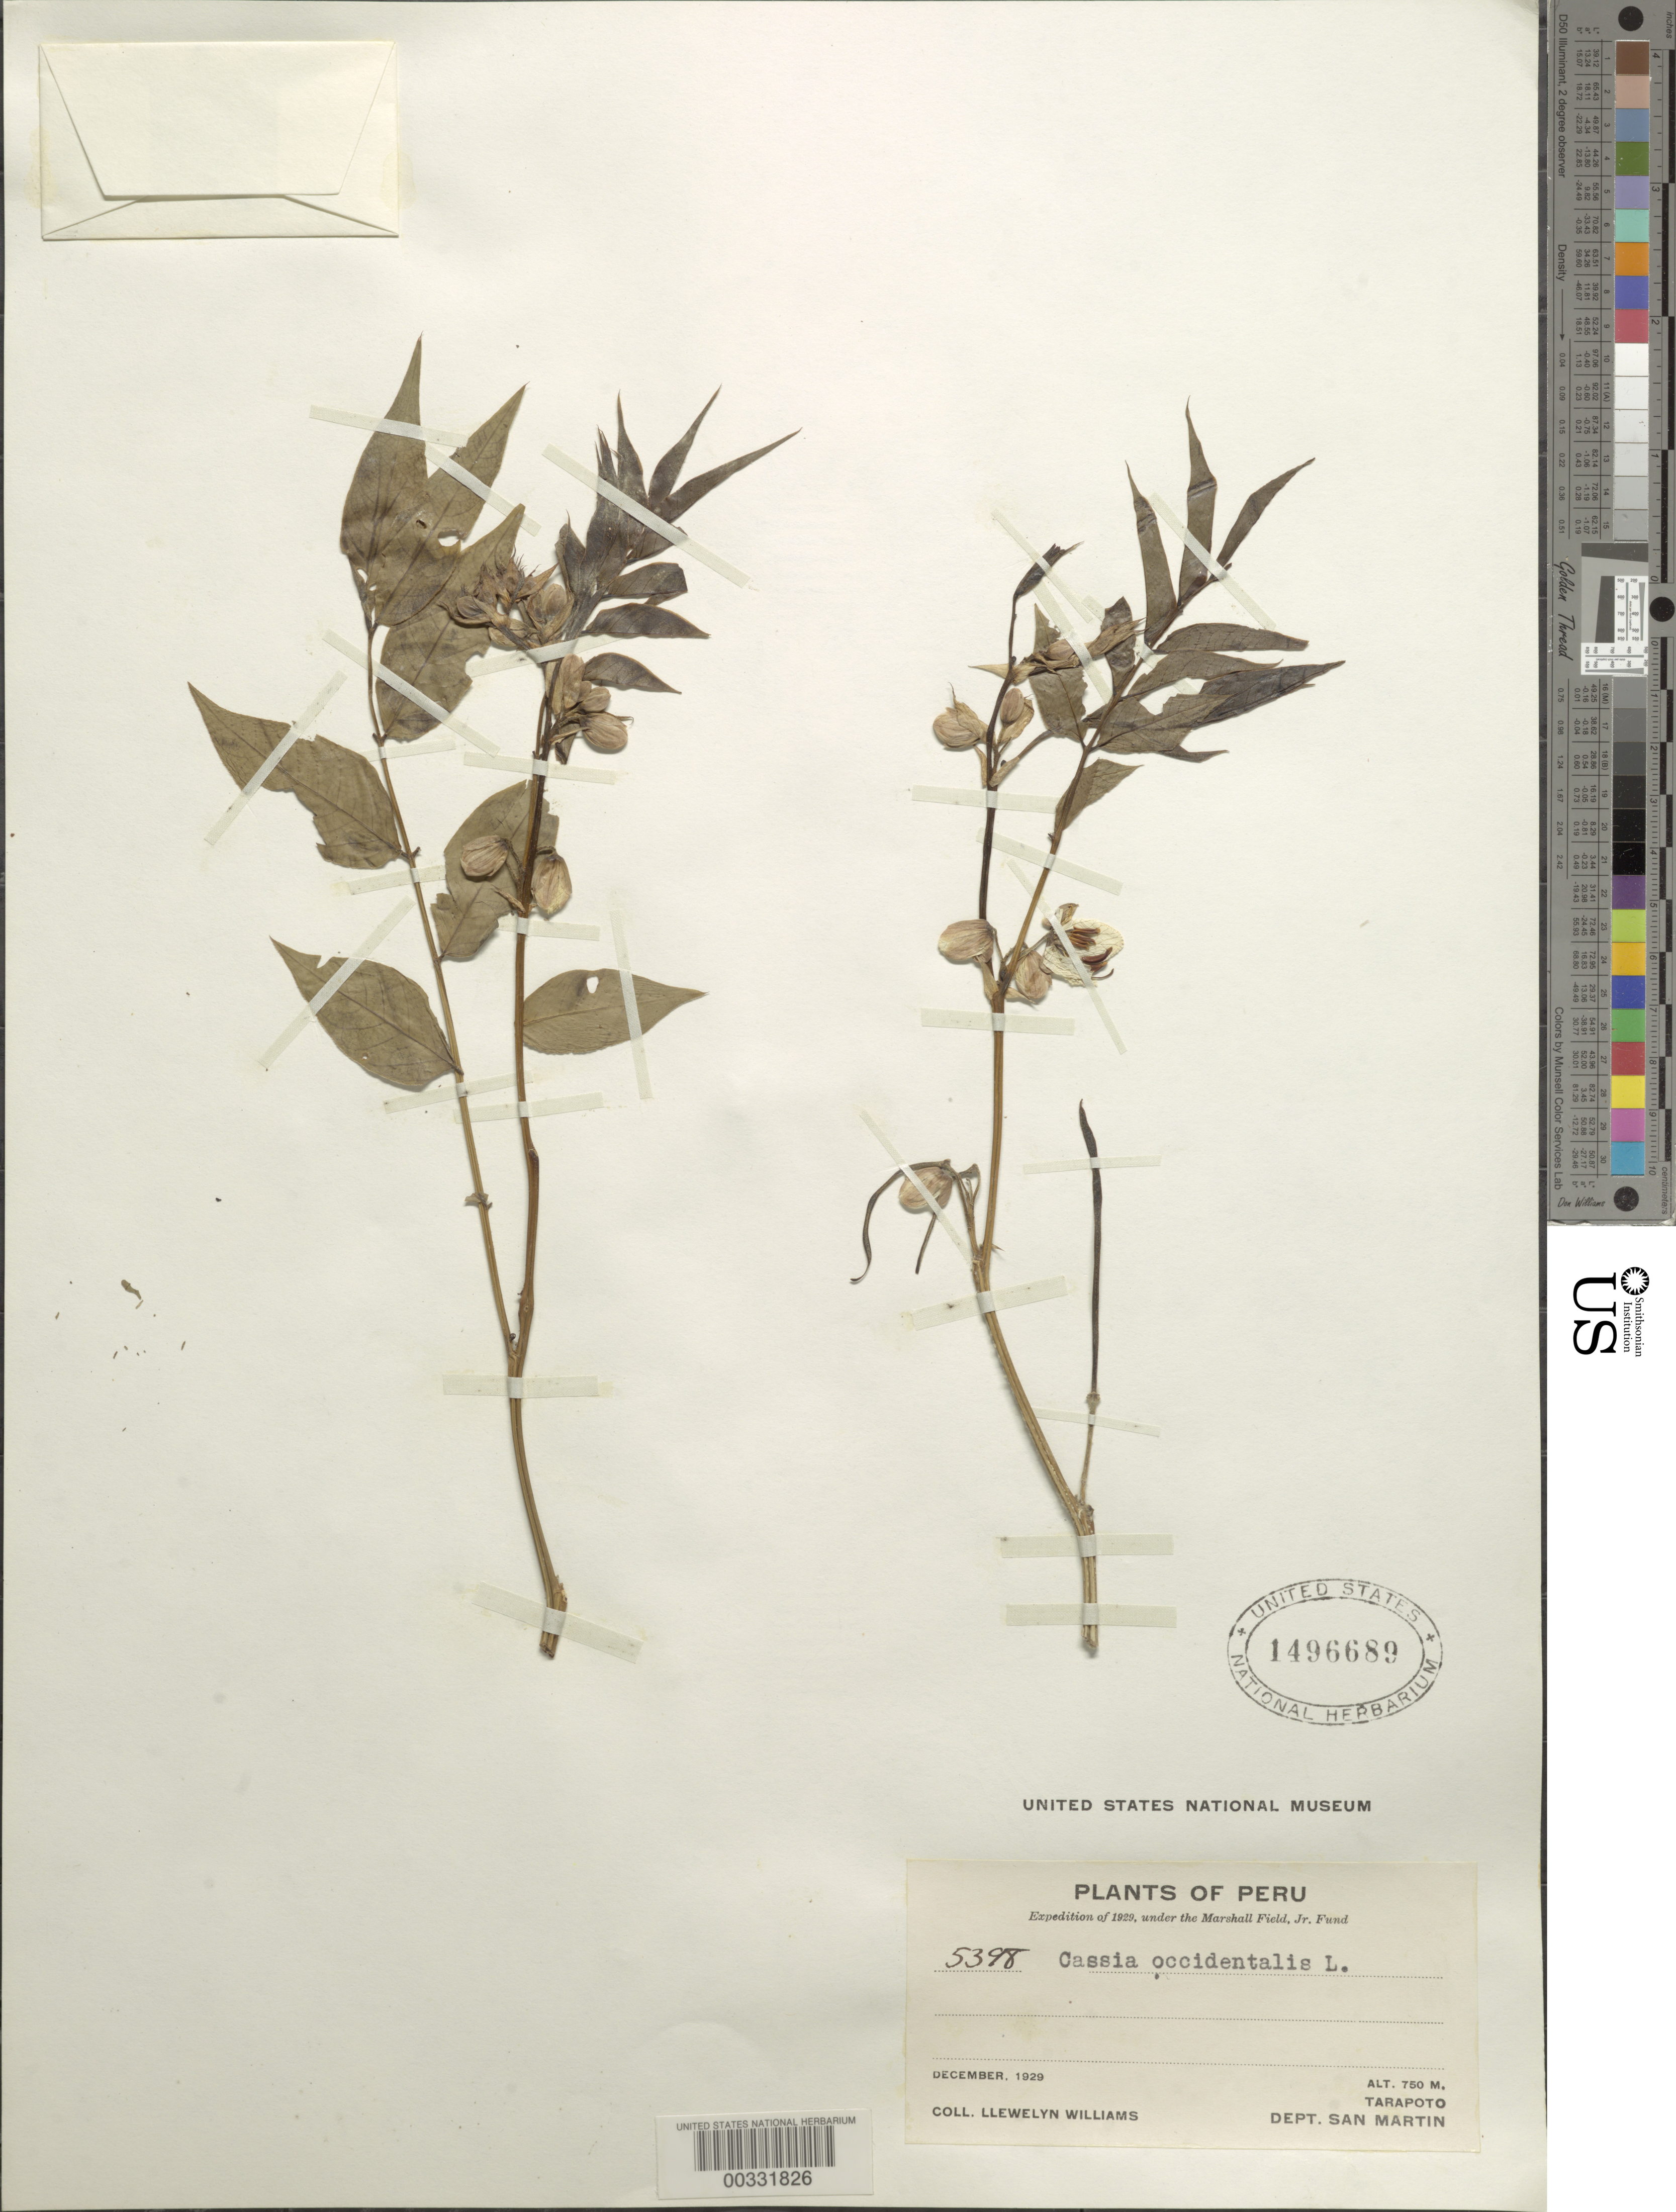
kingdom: Plantae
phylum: Tracheophyta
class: Magnoliopsida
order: Fabales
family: Fabaceae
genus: Senna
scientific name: Senna occidentalis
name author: (L.) Link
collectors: Ll. Williams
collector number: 5398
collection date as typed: Dec 1929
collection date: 1929-12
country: Peru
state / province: San Martín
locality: Tarapoto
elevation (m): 750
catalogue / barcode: US 1496689